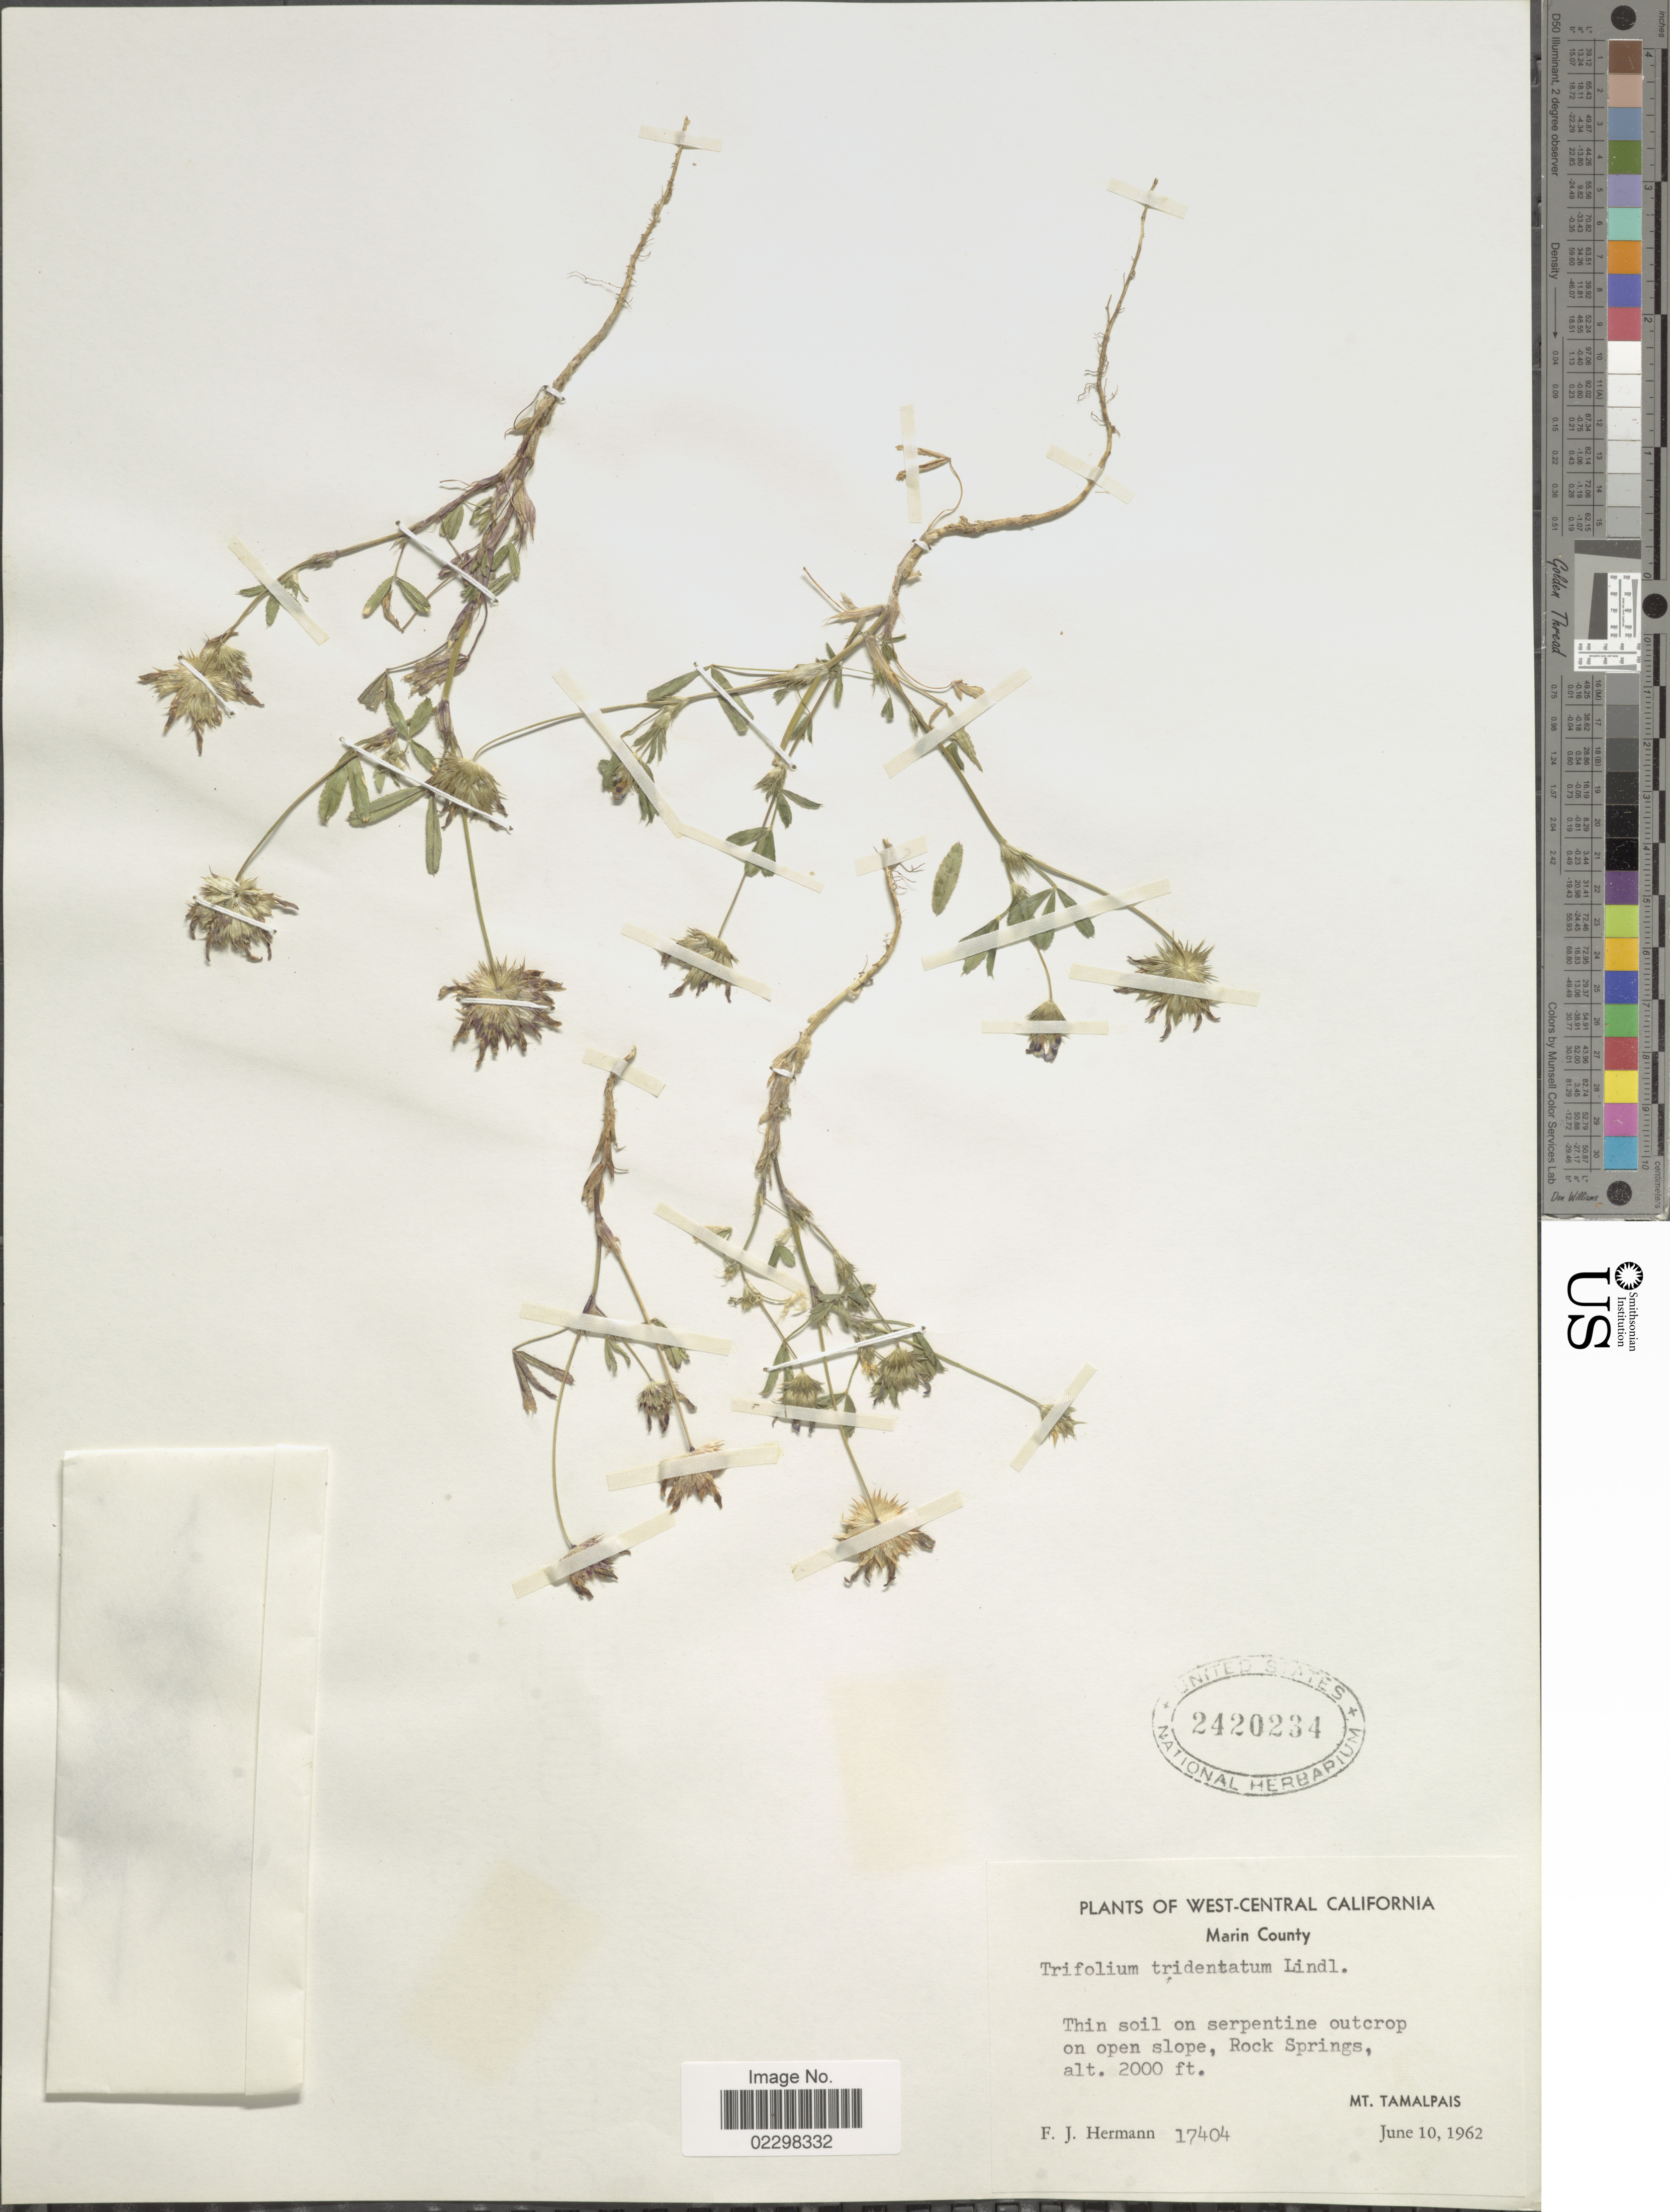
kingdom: Plantae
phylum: Tracheophyta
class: Magnoliopsida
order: Fabales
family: Fabaceae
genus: Trifolium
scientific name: Trifolium tridentatum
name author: Lindl.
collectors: F. J. Hermann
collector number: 17404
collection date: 1962-06-10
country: United States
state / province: California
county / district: Marin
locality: West-central California. Marin County, Thin soil on serpentine outcrops on open slope, Rock Springs.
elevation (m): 610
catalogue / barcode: US 2420234